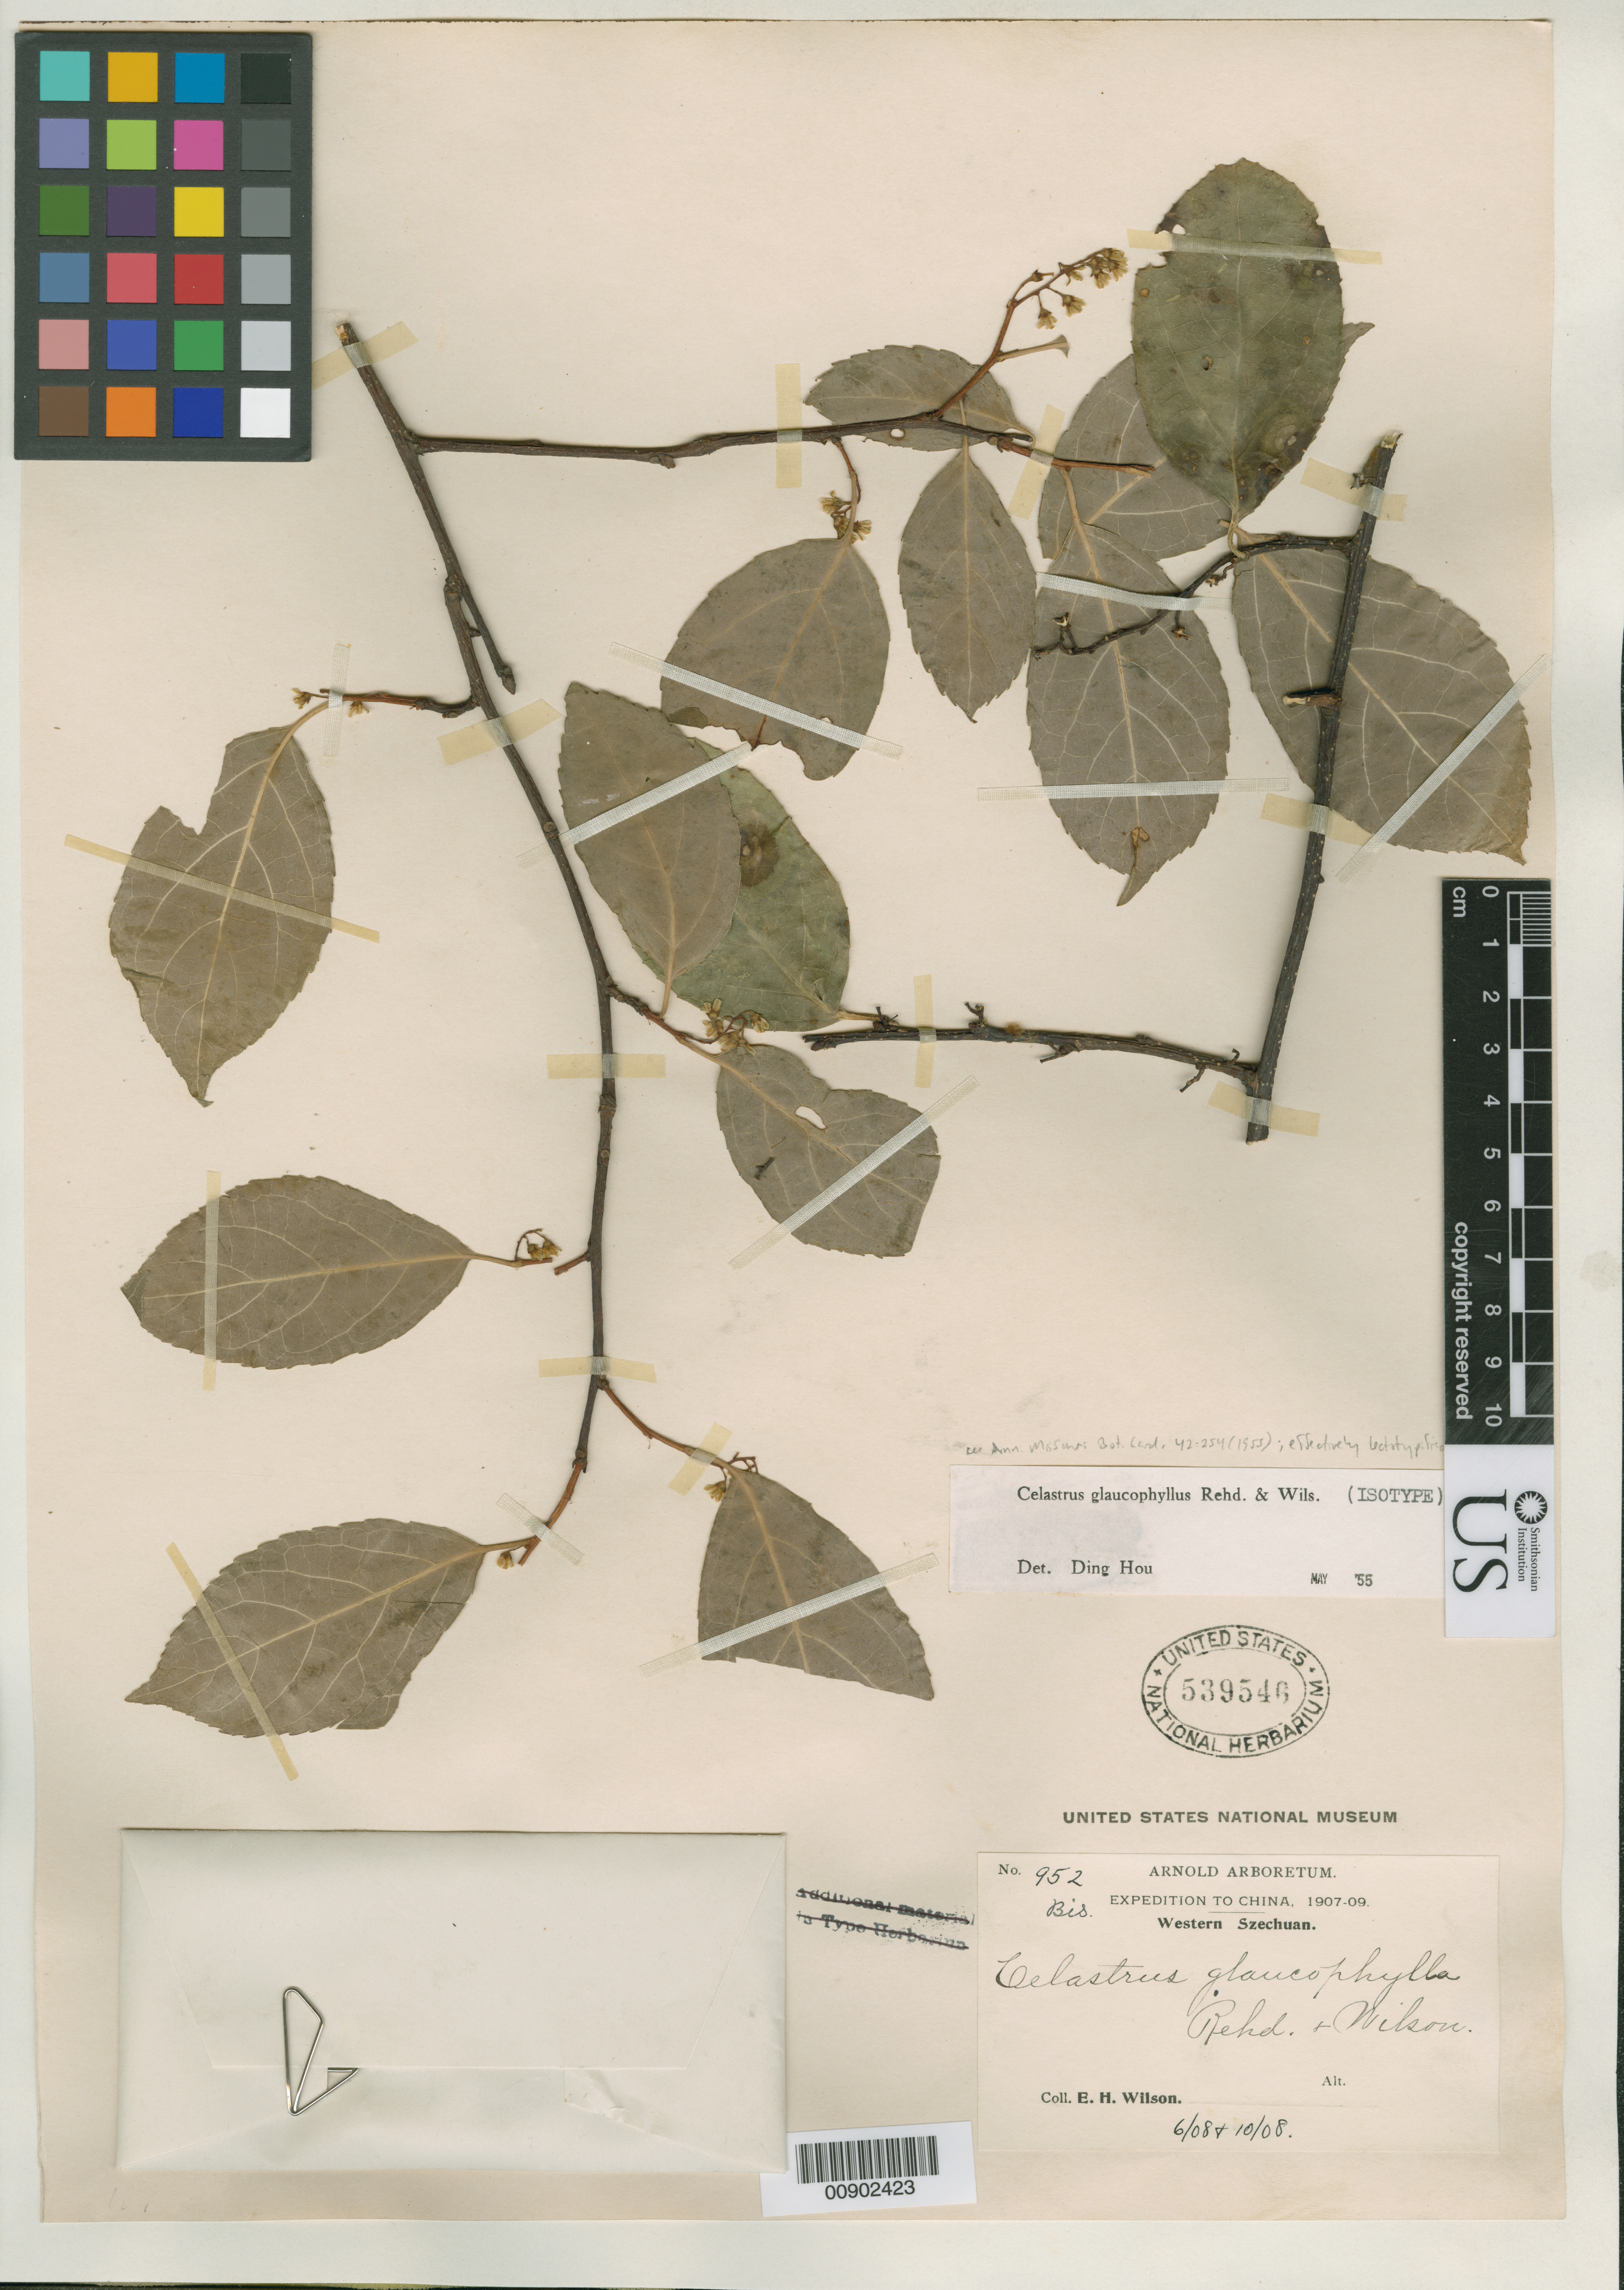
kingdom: Plantae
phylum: Tracheophyta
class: Magnoliopsida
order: Celastrales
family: Celastraceae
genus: Celastrus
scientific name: Celastrus glaucophylla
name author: Rehder & E.H. Wilson in Sarg.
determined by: Ding Hou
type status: Possible Isolectotype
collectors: E. H. Wilson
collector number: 952 Bis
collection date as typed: Jun 1908 and -- Oct 1908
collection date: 1908-06,1908-10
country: China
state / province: Sichuan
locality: Western Szechuan. [Protologue, "Western Szech'uan: Mupin, thickets, alt. 1300-1600 m., June and October 1908 (No. 952, type)".]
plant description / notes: Annotated as "isotype" by Ding Hou (1955). Protologue cites type with collection date of "June and October". Syntype(s) and/or isolectotype, depending on collection date of specimen at A cited as type [effectively lectotypified] by Ding Hou.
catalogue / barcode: US 539546